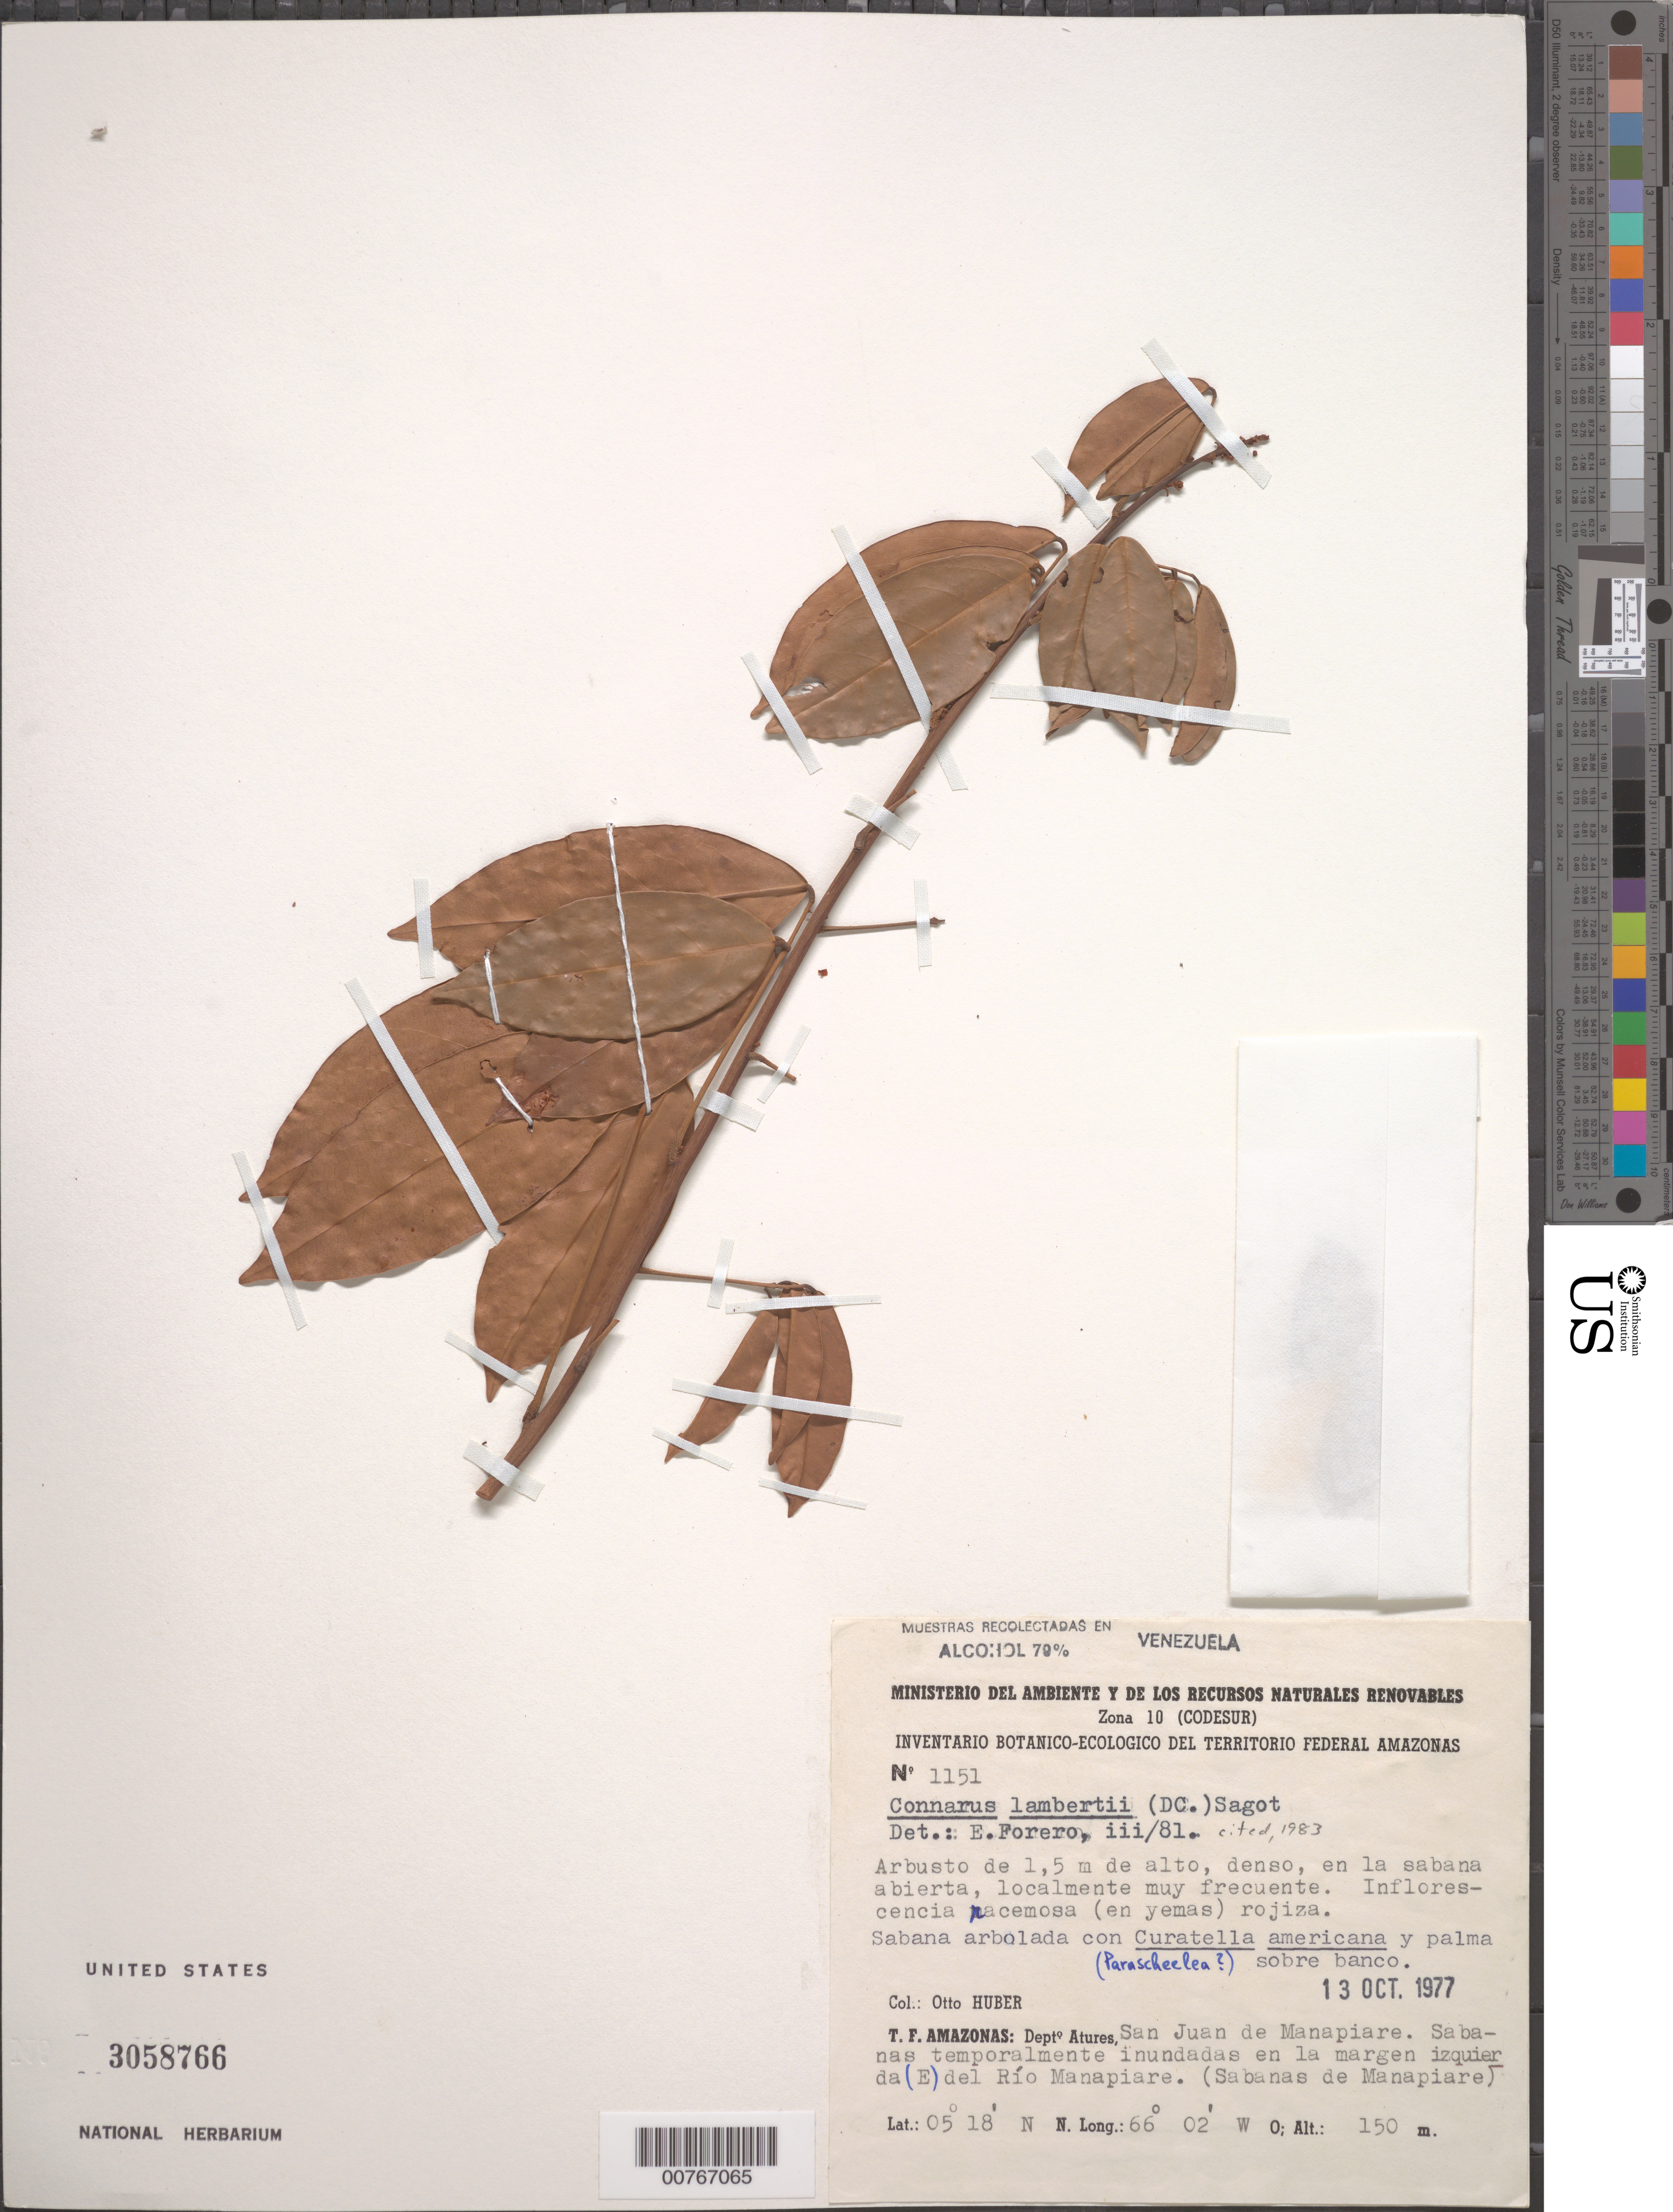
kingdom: Plantae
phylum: Tracheophyta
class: Magnoliopsida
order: Oxalidales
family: Connaraceae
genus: Connarus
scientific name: Connarus lambertii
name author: (DC.) Sagot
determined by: Forero, E.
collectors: O. Huber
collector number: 1151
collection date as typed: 13-Oct-77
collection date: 1977-10-13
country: Venezuela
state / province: Amazonas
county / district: Atures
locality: San Juan de Manapiare, Campamento MARNR-Codesur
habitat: Sabana abierta, temporalmente inundada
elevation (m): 150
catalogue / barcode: US 3058766